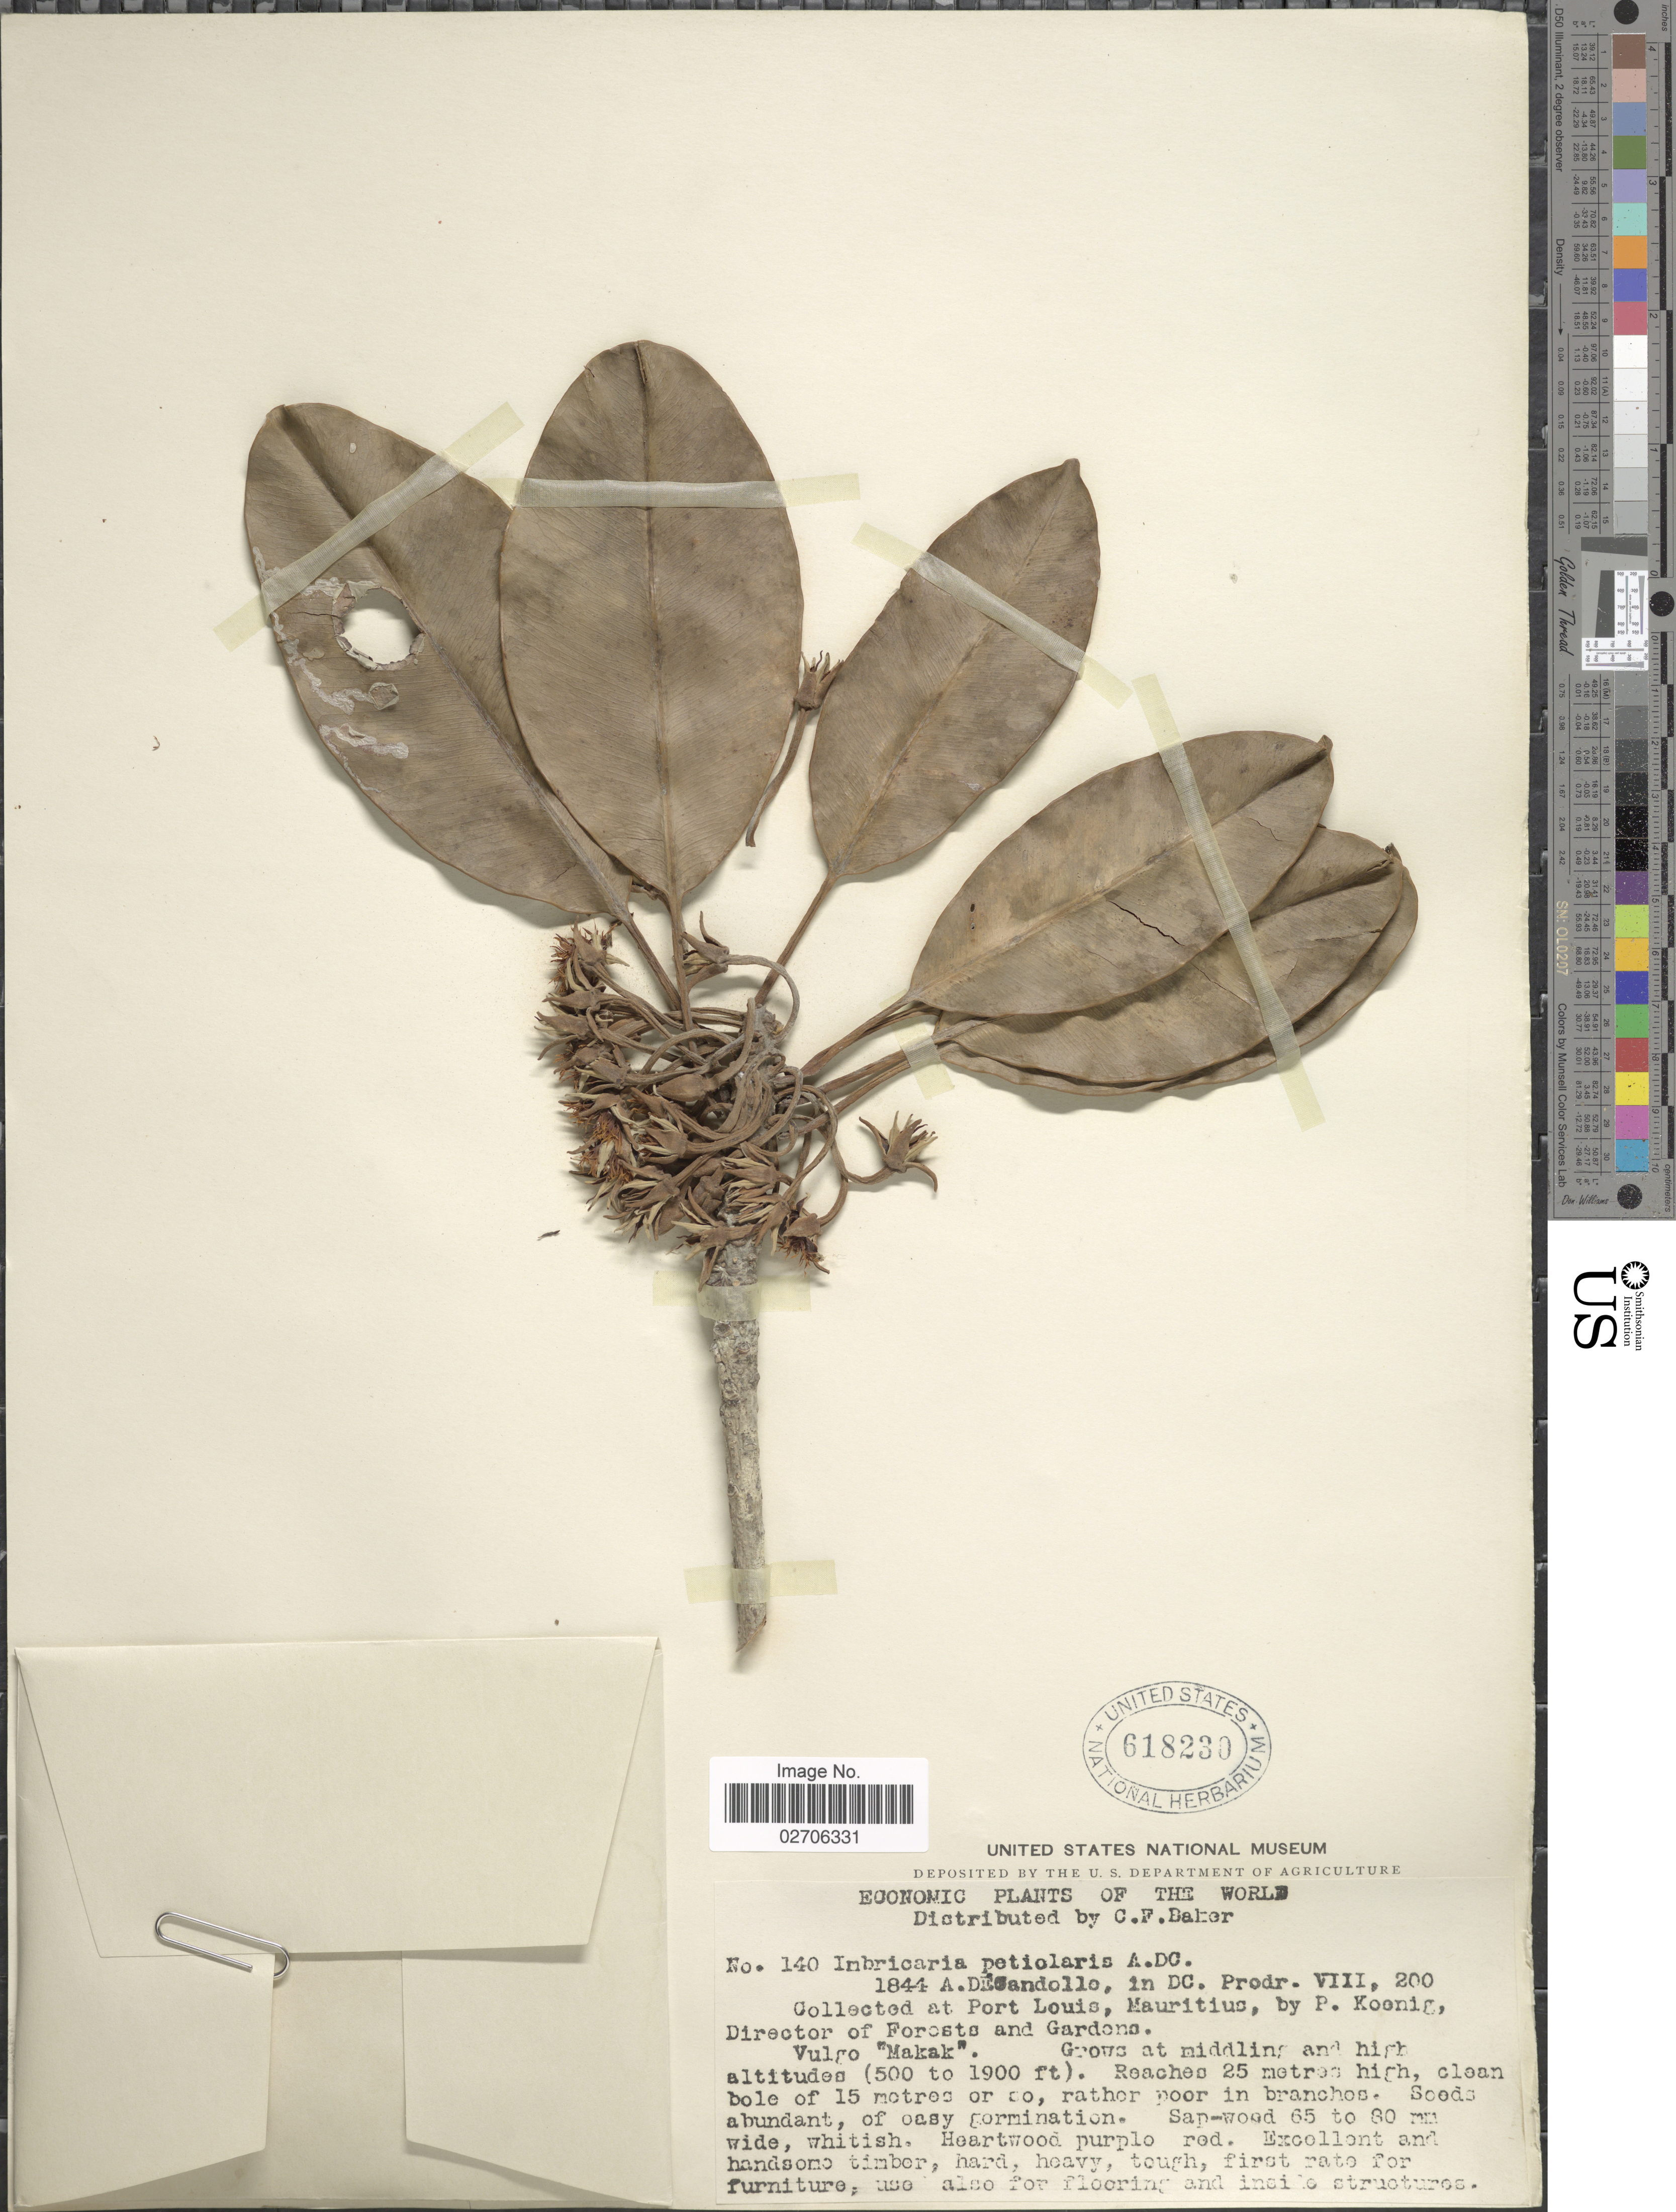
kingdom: Plantae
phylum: Tracheophyta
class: Magnoliopsida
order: Ericales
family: Sapotaceae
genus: Mimusops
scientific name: Mimusops petiolaris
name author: (A. DC.) Dubard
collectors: P. Koenig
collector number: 140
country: Mauritius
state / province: Port Louis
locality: The world.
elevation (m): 152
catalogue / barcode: US 618230